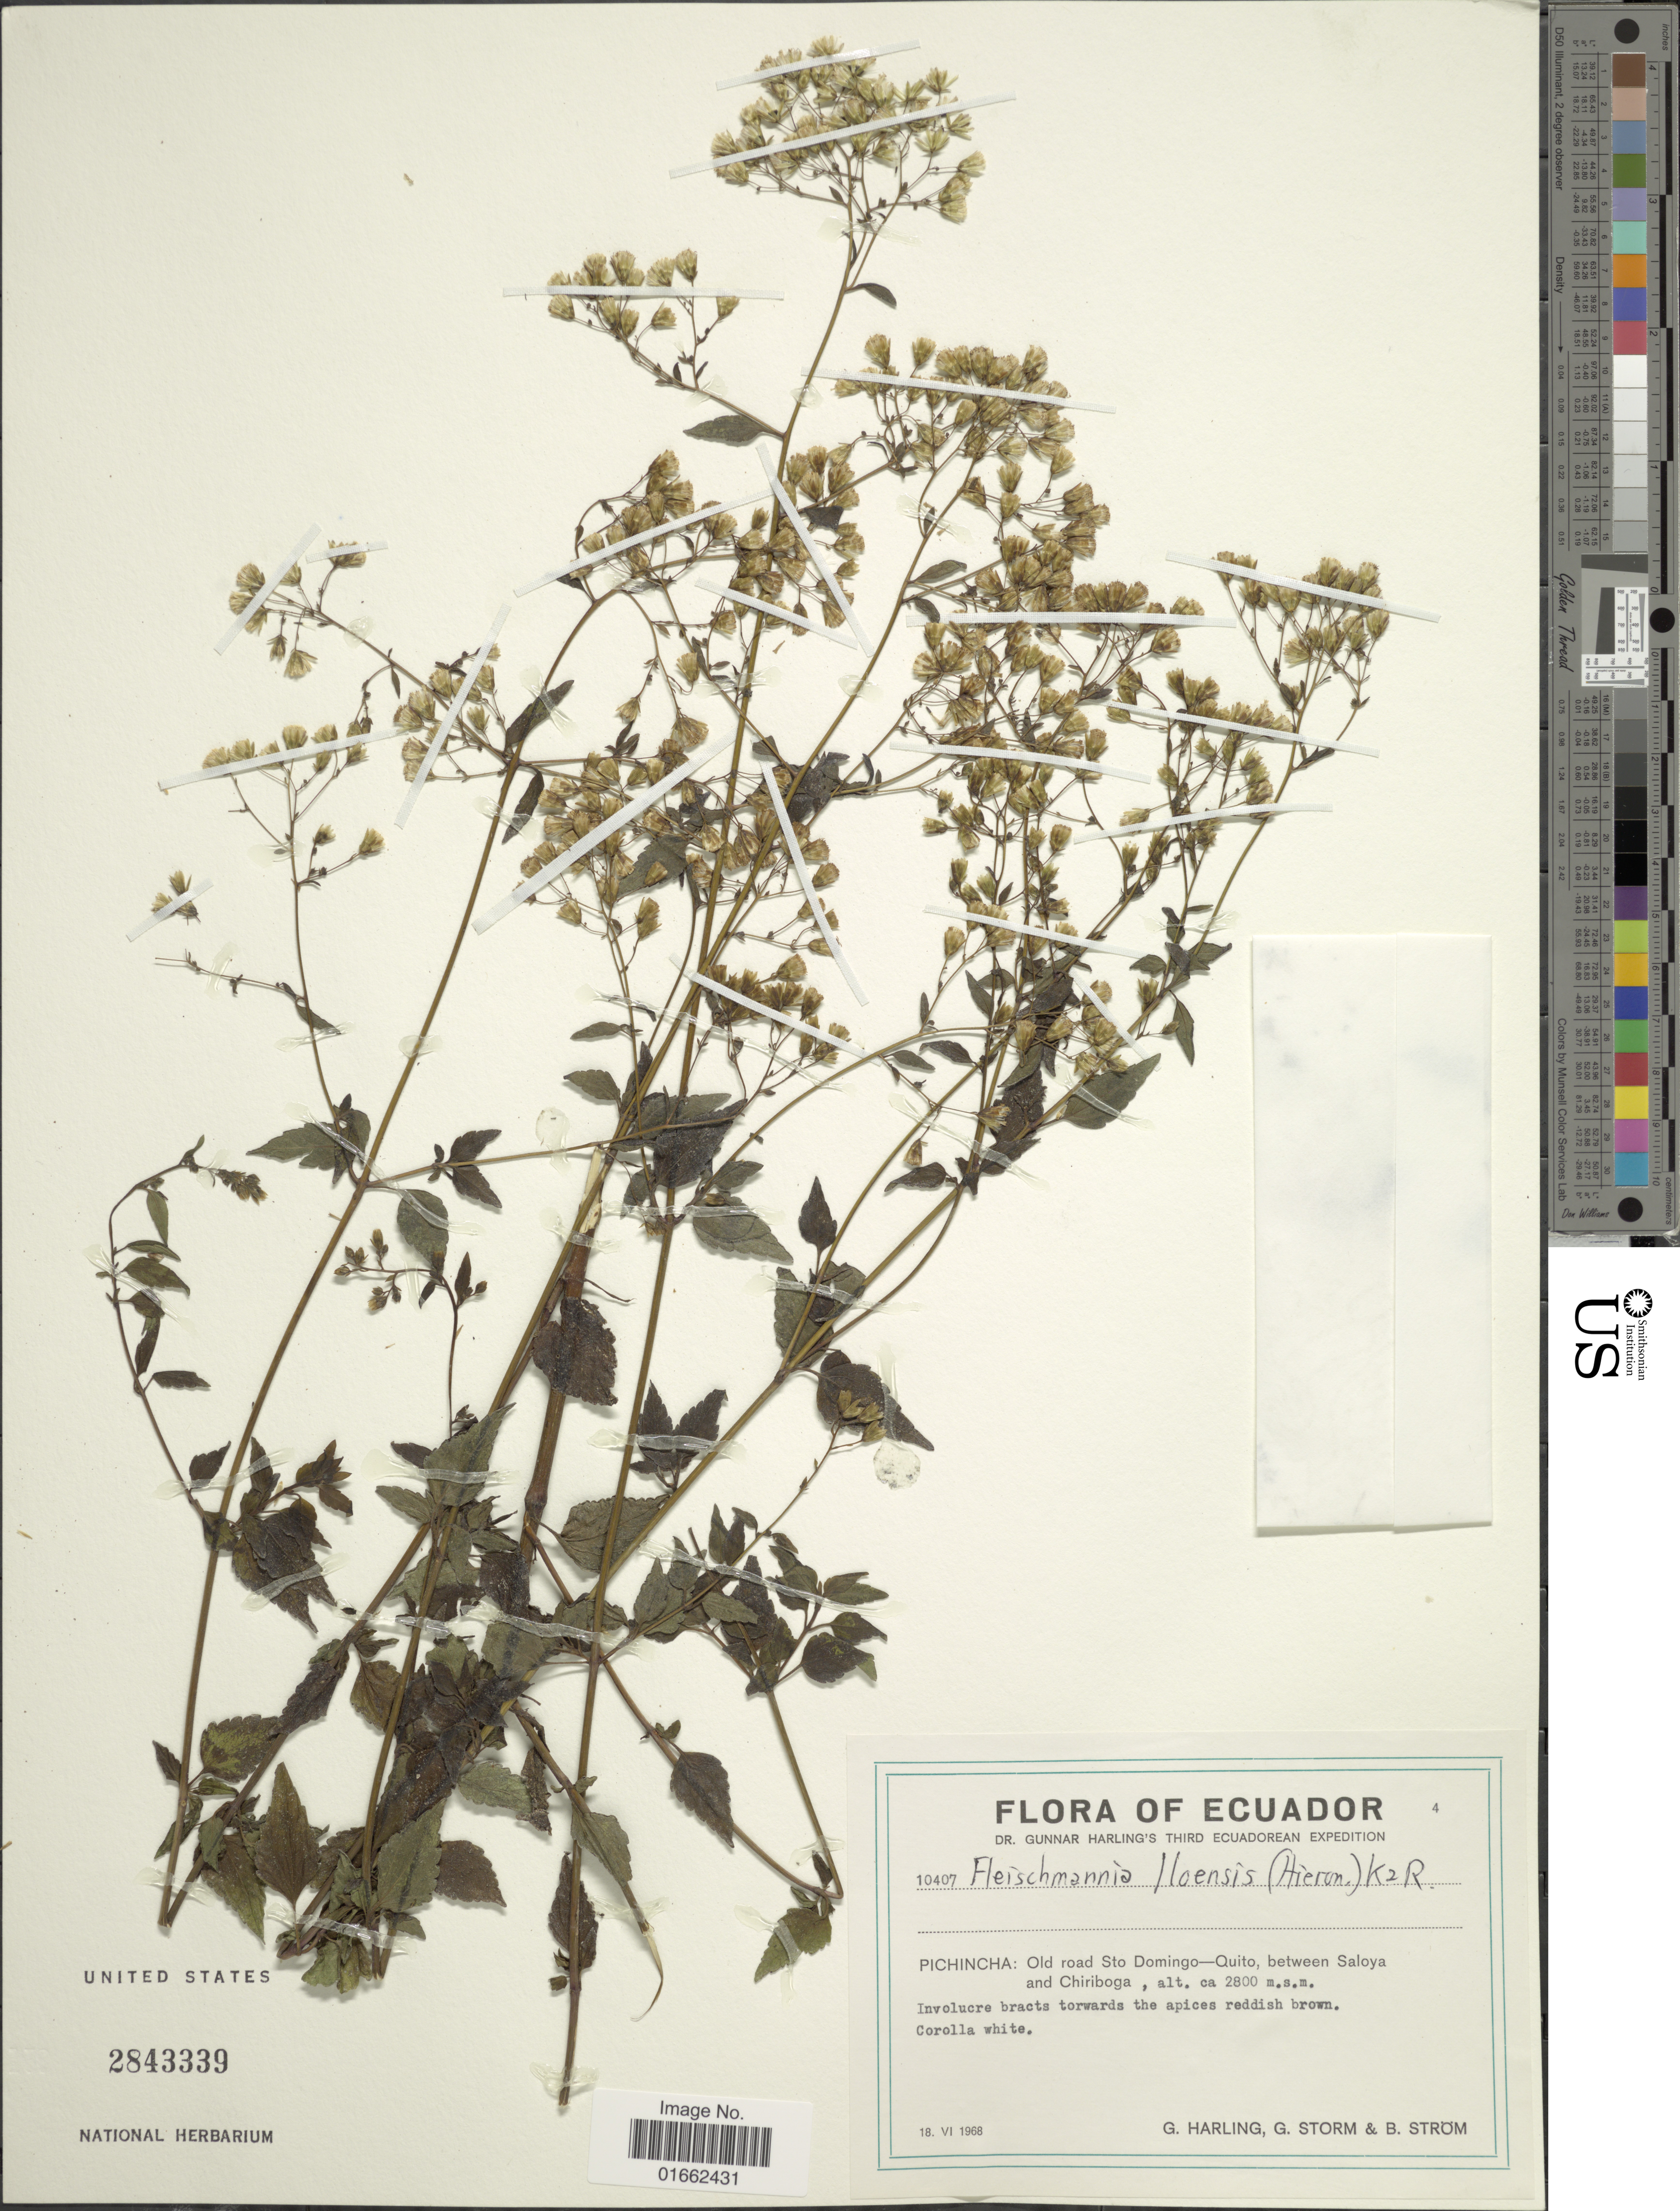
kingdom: Plantae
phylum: Tracheophyta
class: Magnoliopsida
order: Asterales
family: Asteraceae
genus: Fleischmannia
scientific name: Fleischmannia lloensis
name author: (Hieron.) R.M. King & H. Rob.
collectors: G. Harling, G. Storm & B. Ström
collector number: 10407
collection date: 1968-06-18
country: Ecuador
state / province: Pichincha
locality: Pichincha: Old road Sto Domingo - Quito, between Saloya and Chiriboga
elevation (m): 2800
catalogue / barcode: US 2843339